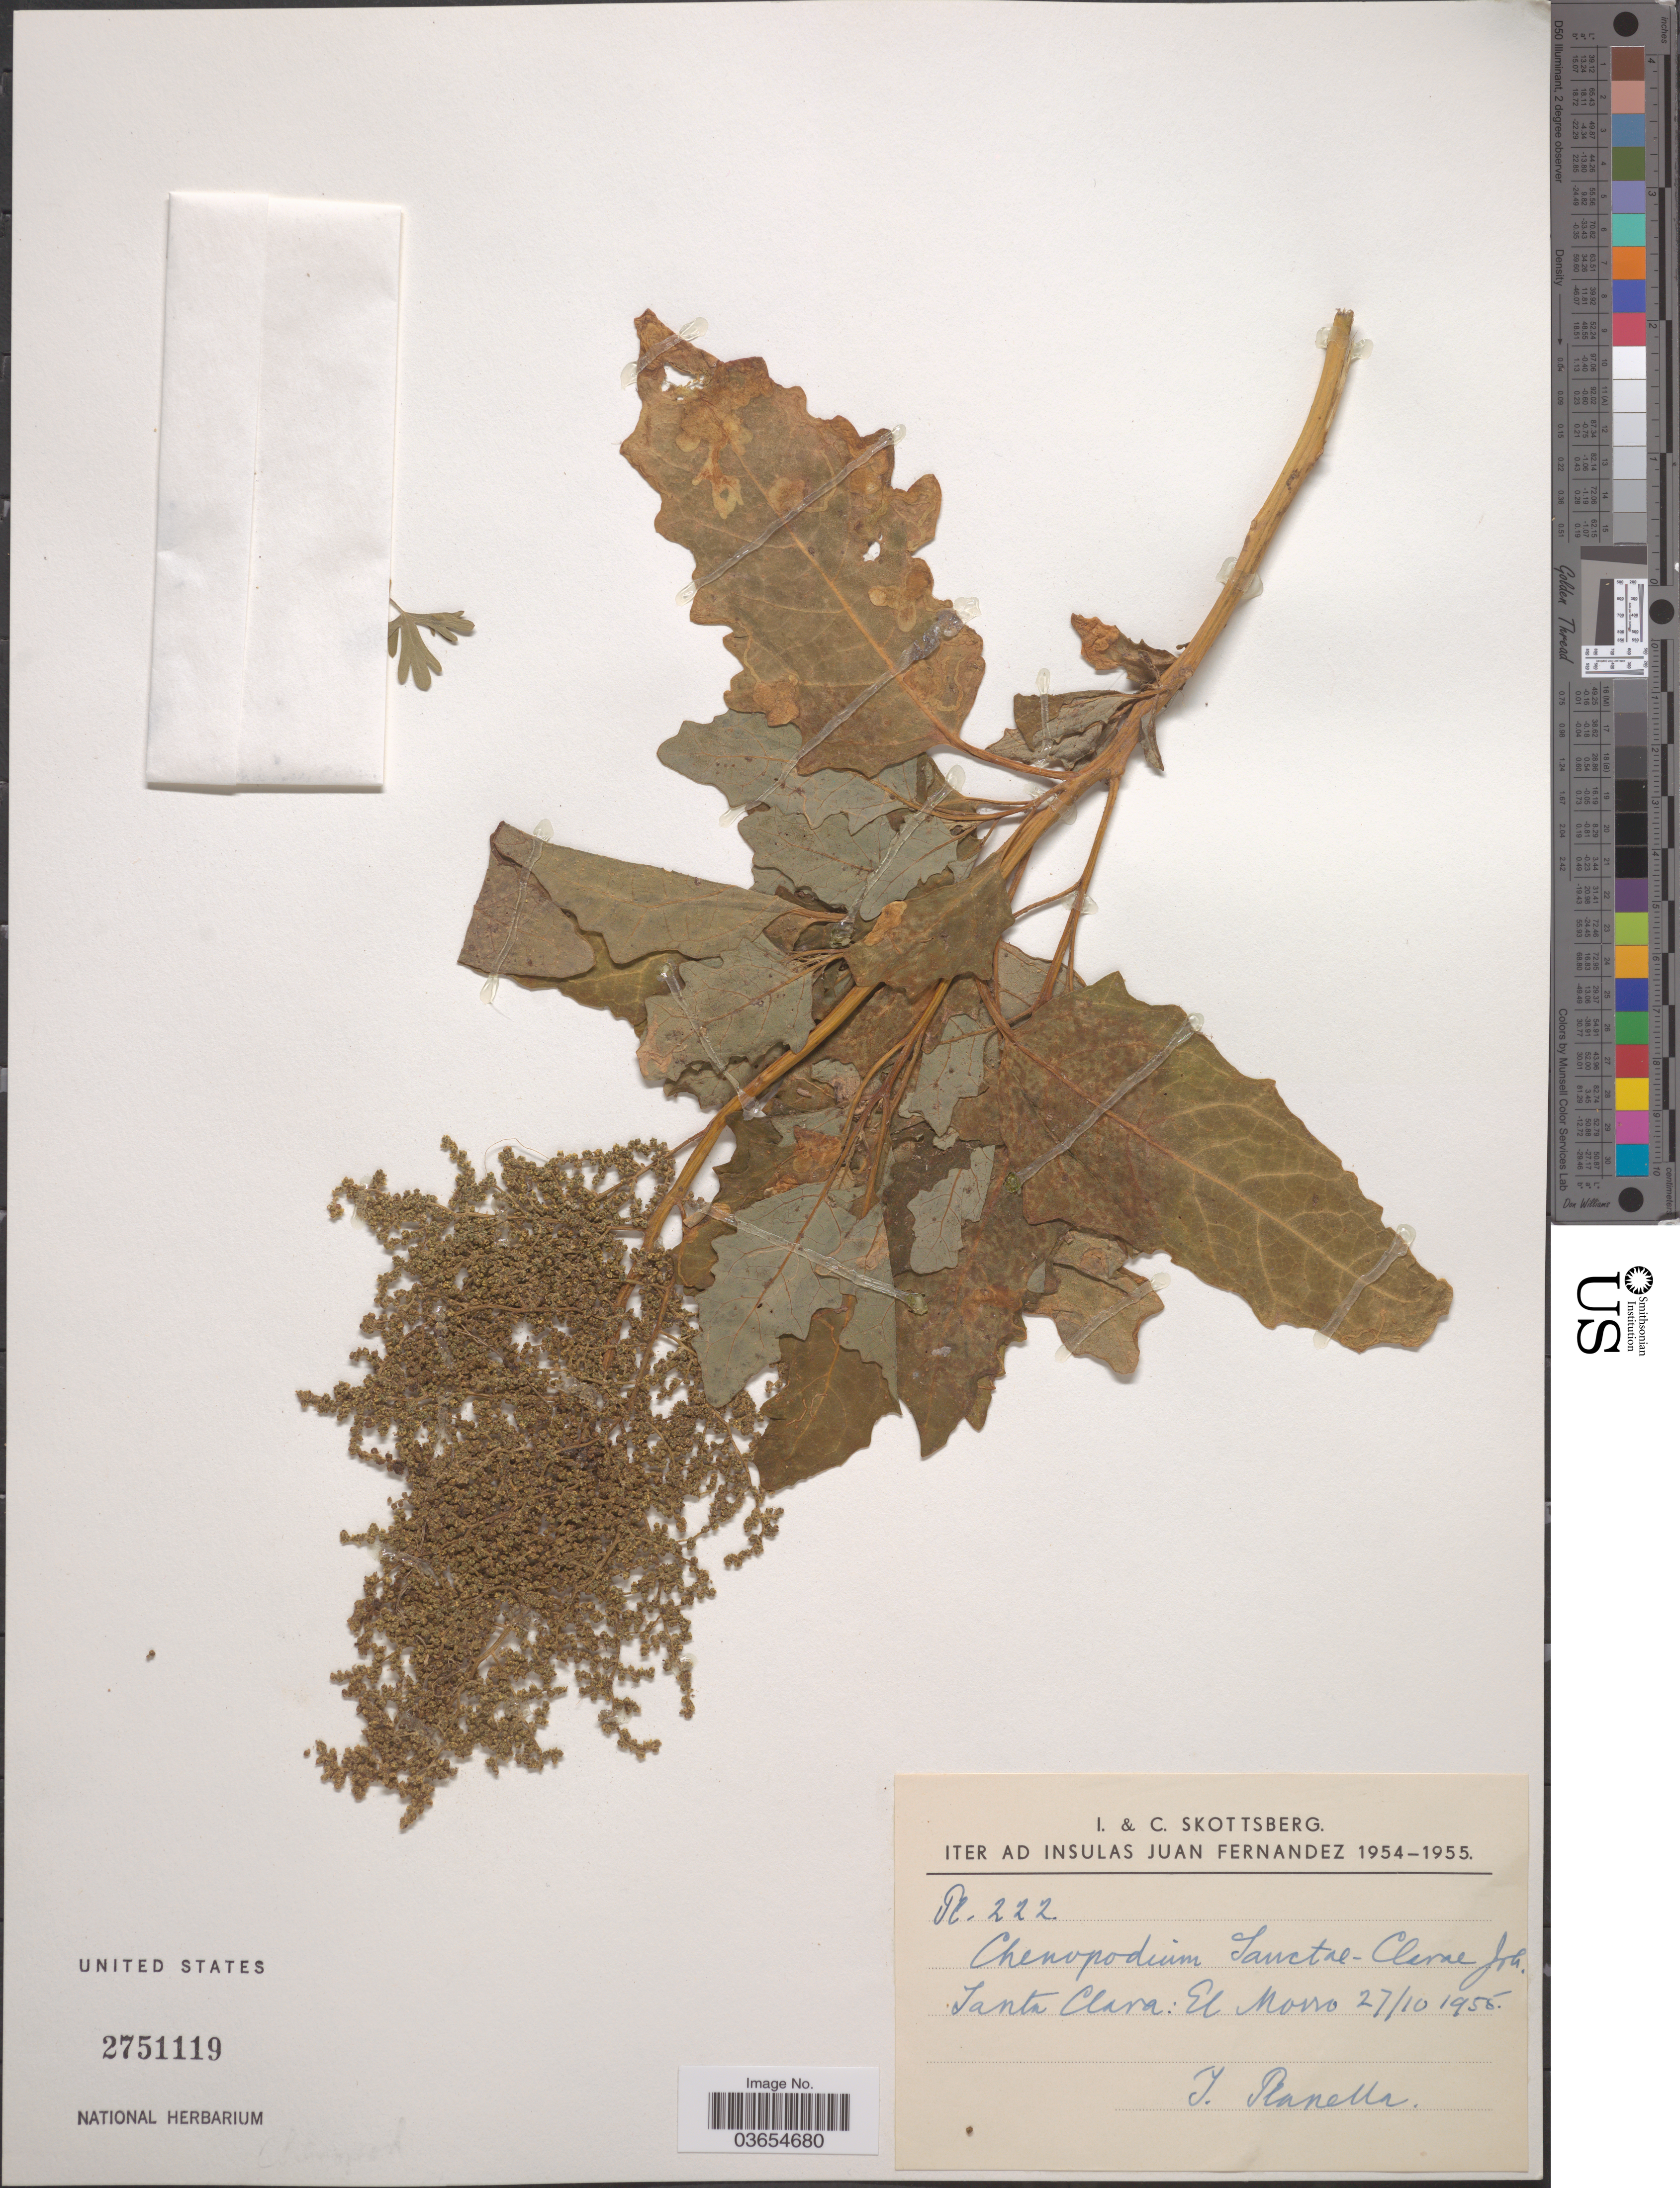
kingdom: Plantae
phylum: Tracheophyta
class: Magnoliopsida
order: Caryophyllales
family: Amaranthaceae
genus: Chenopodium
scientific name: Chenopodium sanctae-clarae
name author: Johow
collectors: I. Planella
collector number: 222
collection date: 1955-10-27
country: Chile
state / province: Valparaíso (V)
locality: Insulas Juan Fernandez. Santa Clara: El Morro.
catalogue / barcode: US 2751119